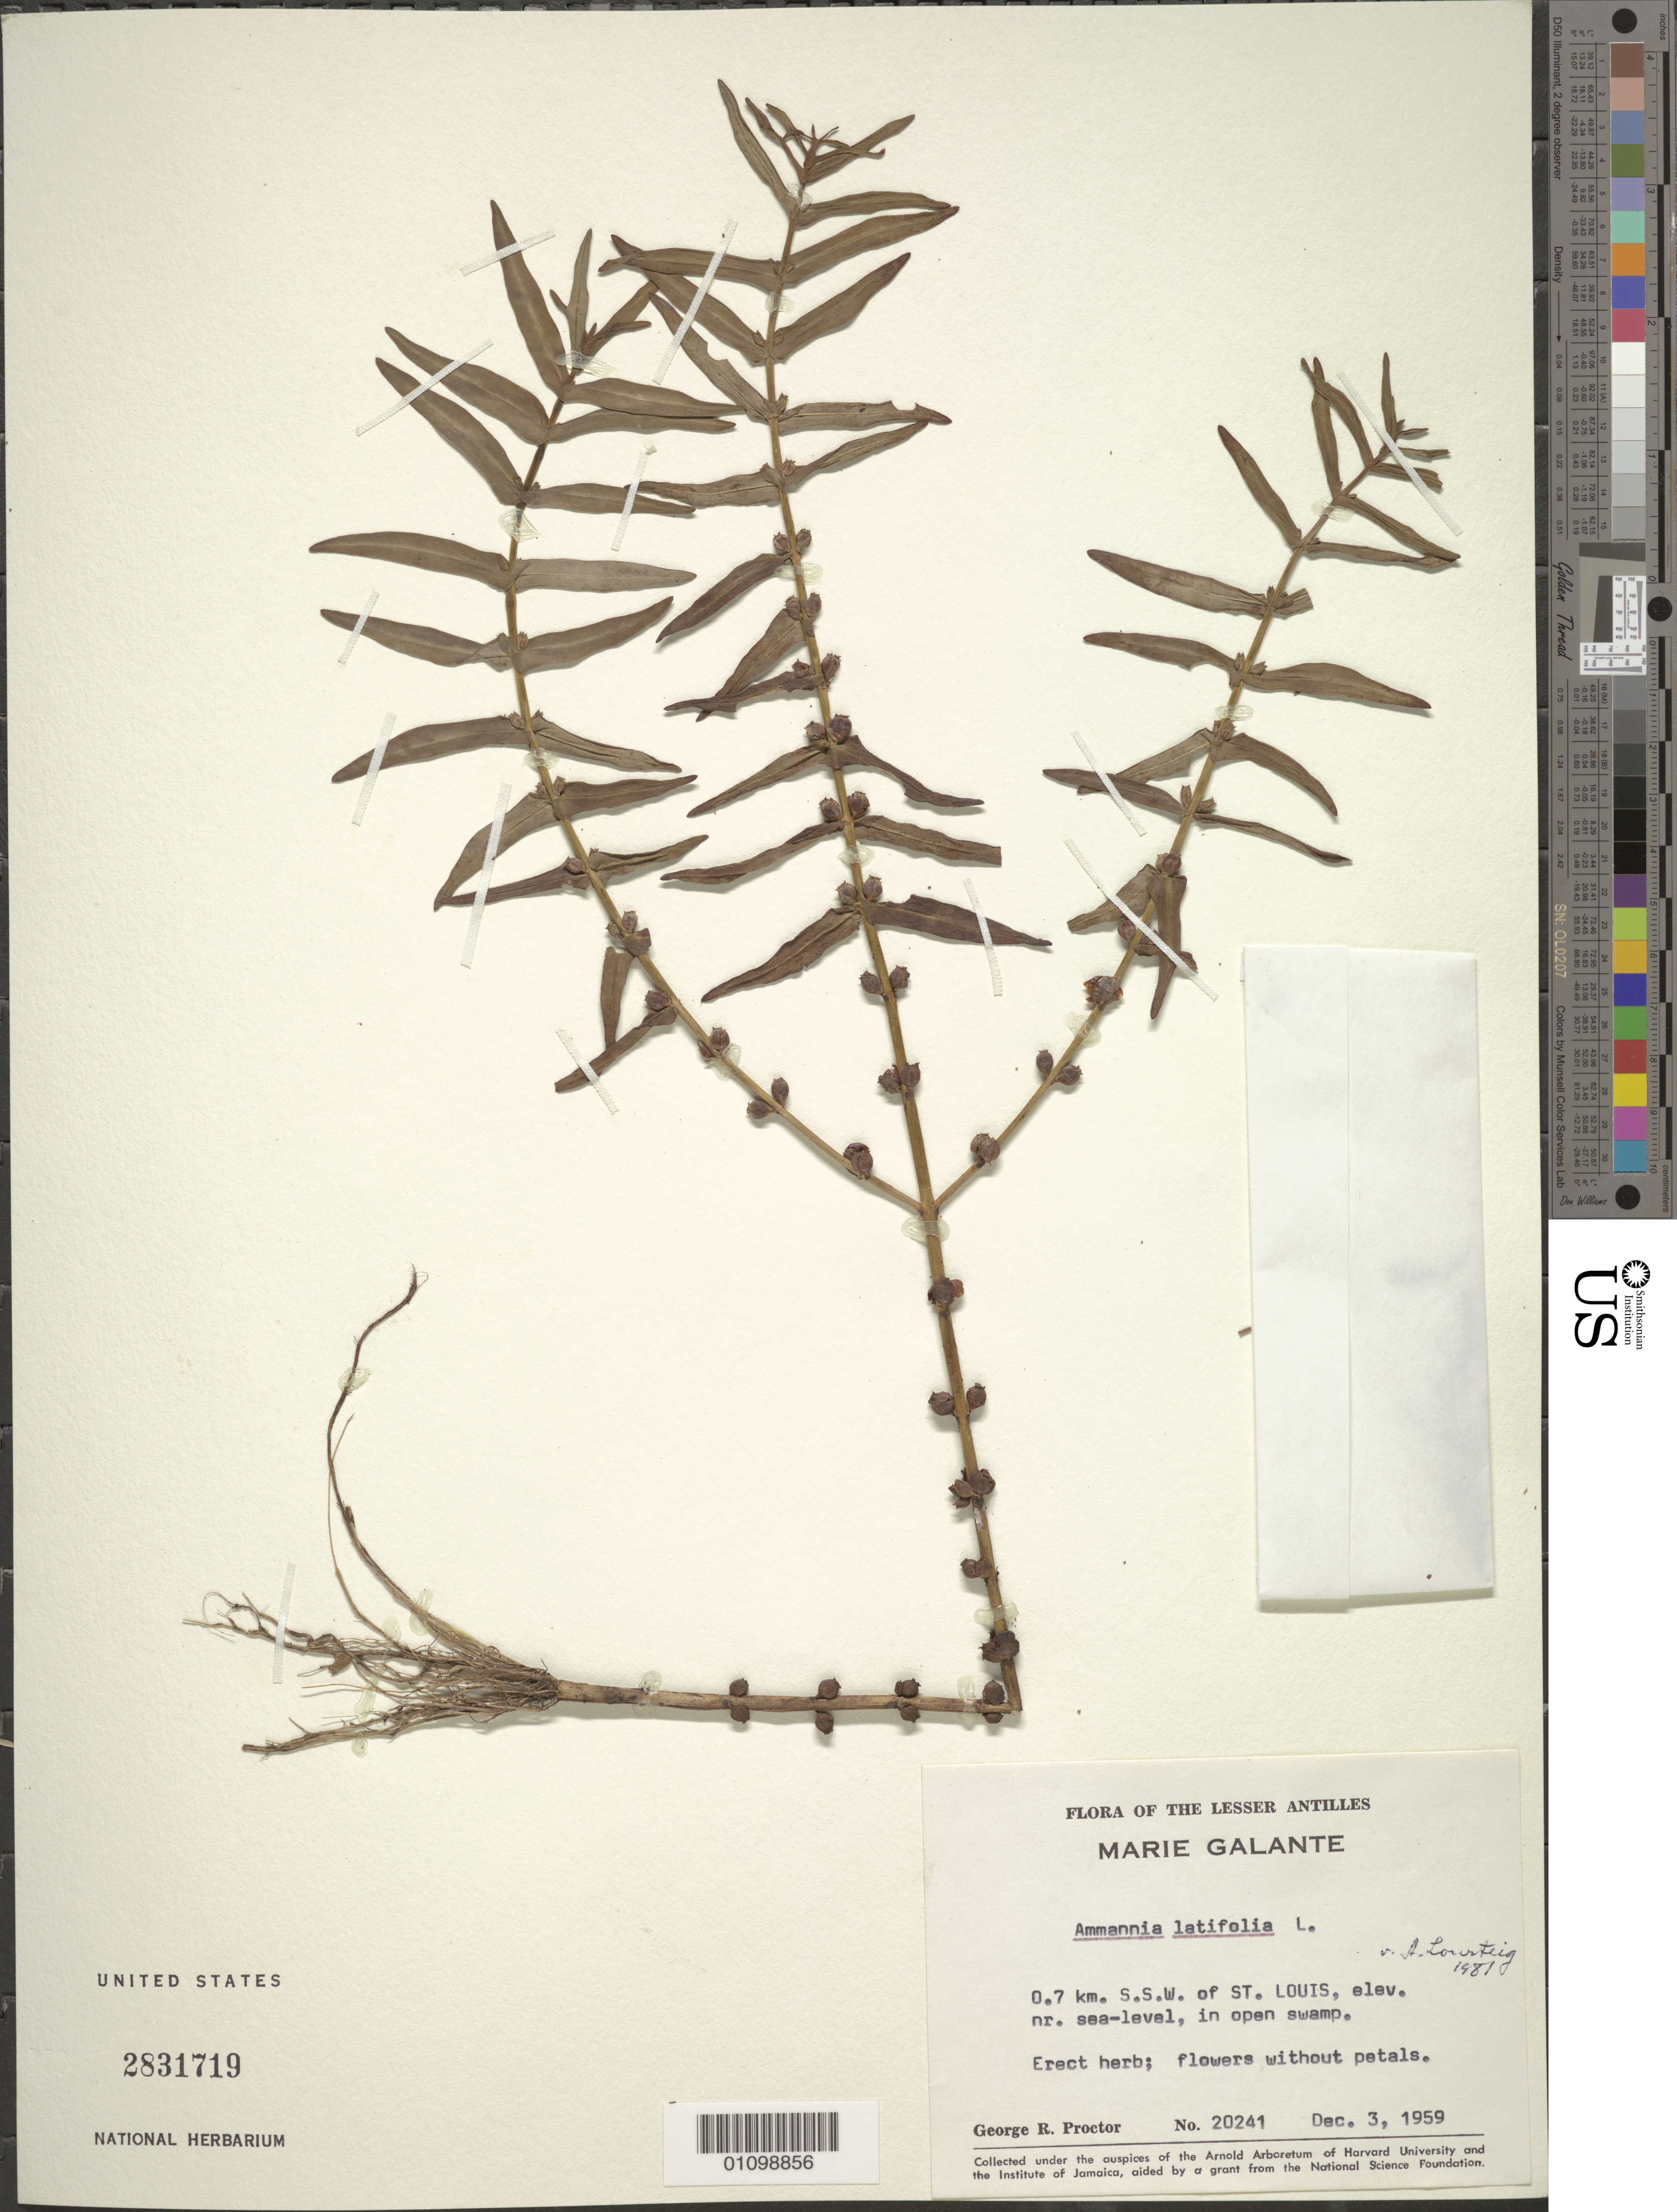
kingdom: Plantae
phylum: Tracheophyta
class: Magnoliopsida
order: Myrtales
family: Lythraceae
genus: Ammannia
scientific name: Ammannia latifolia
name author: L.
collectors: G. R. Proctor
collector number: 20241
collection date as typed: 03 Dec 1959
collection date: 1959-12-03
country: Guadeloupe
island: Marie Galante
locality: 0.7 km S. SW of St. Louis, in open swamp.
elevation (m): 0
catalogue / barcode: US 2831719